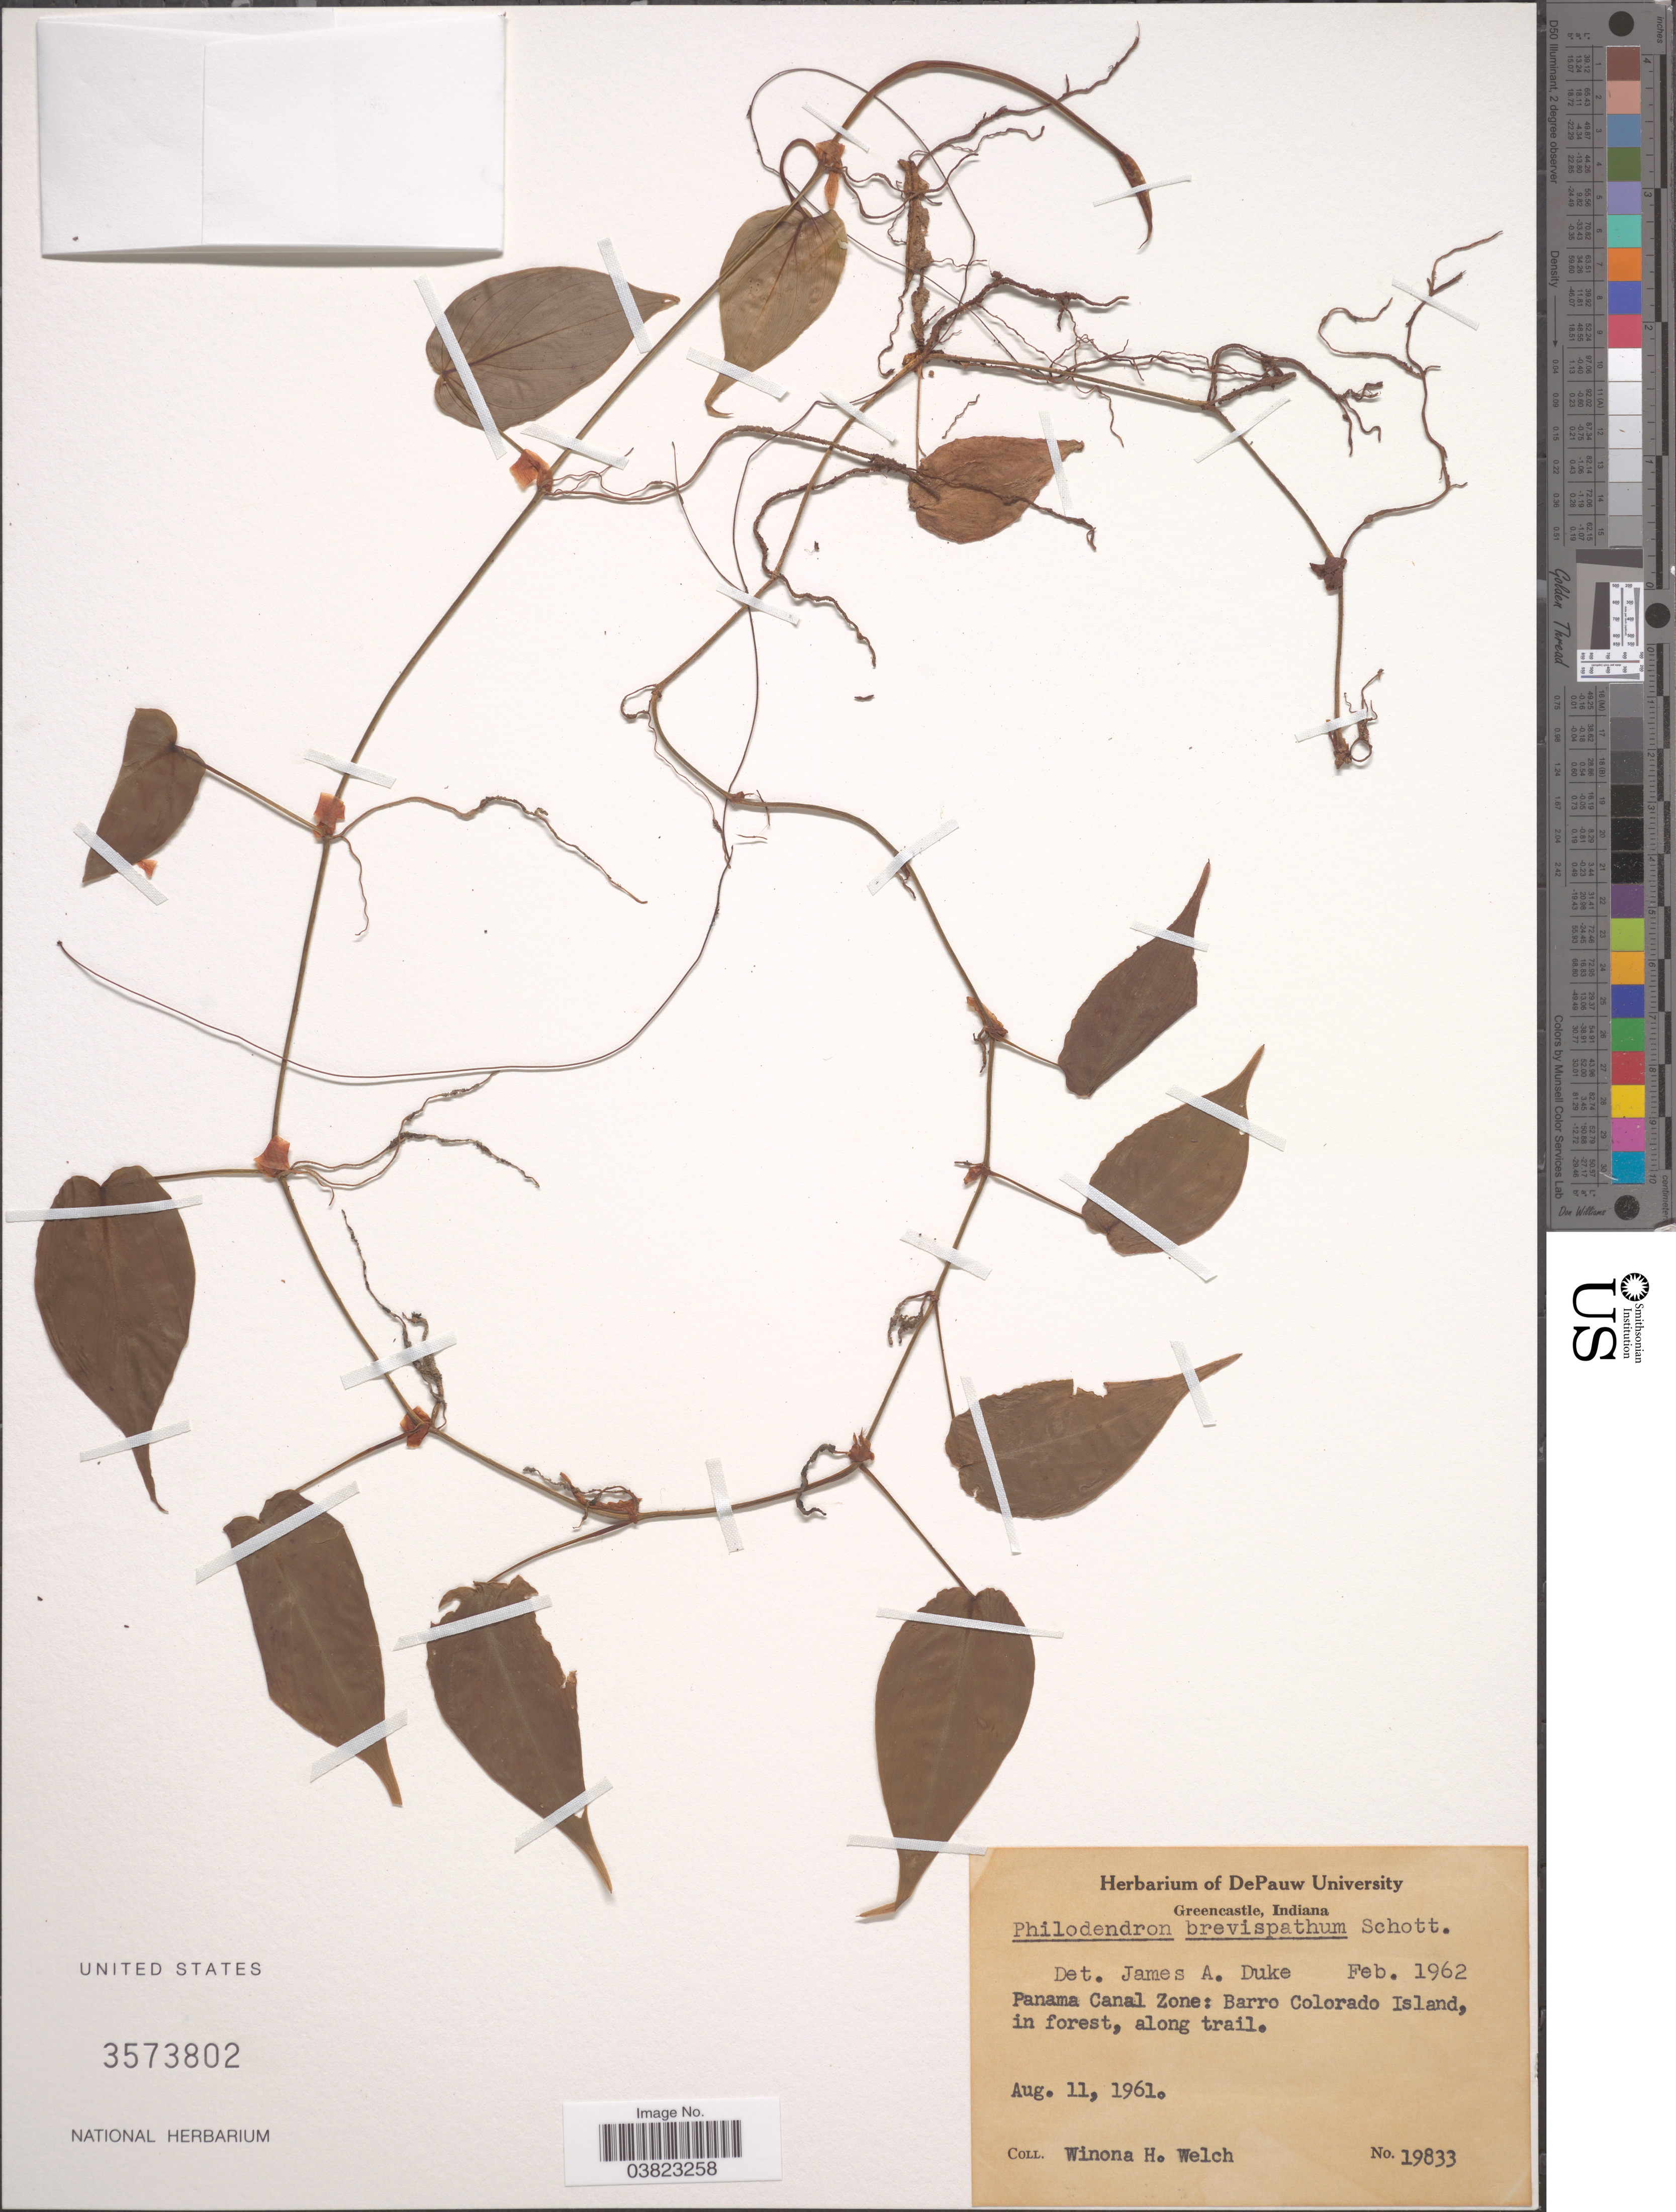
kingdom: Plantae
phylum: Tracheophyta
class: Liliopsida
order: Alismatales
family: Araceae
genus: Philodendron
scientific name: Philodendron brevispathum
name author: Schott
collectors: W. H. Welch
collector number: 19833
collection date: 1961-08-11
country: Panama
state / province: Panamá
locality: Panama Canal Zone: Barro Colorado Island, in forest, along trail.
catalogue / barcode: US 3573802